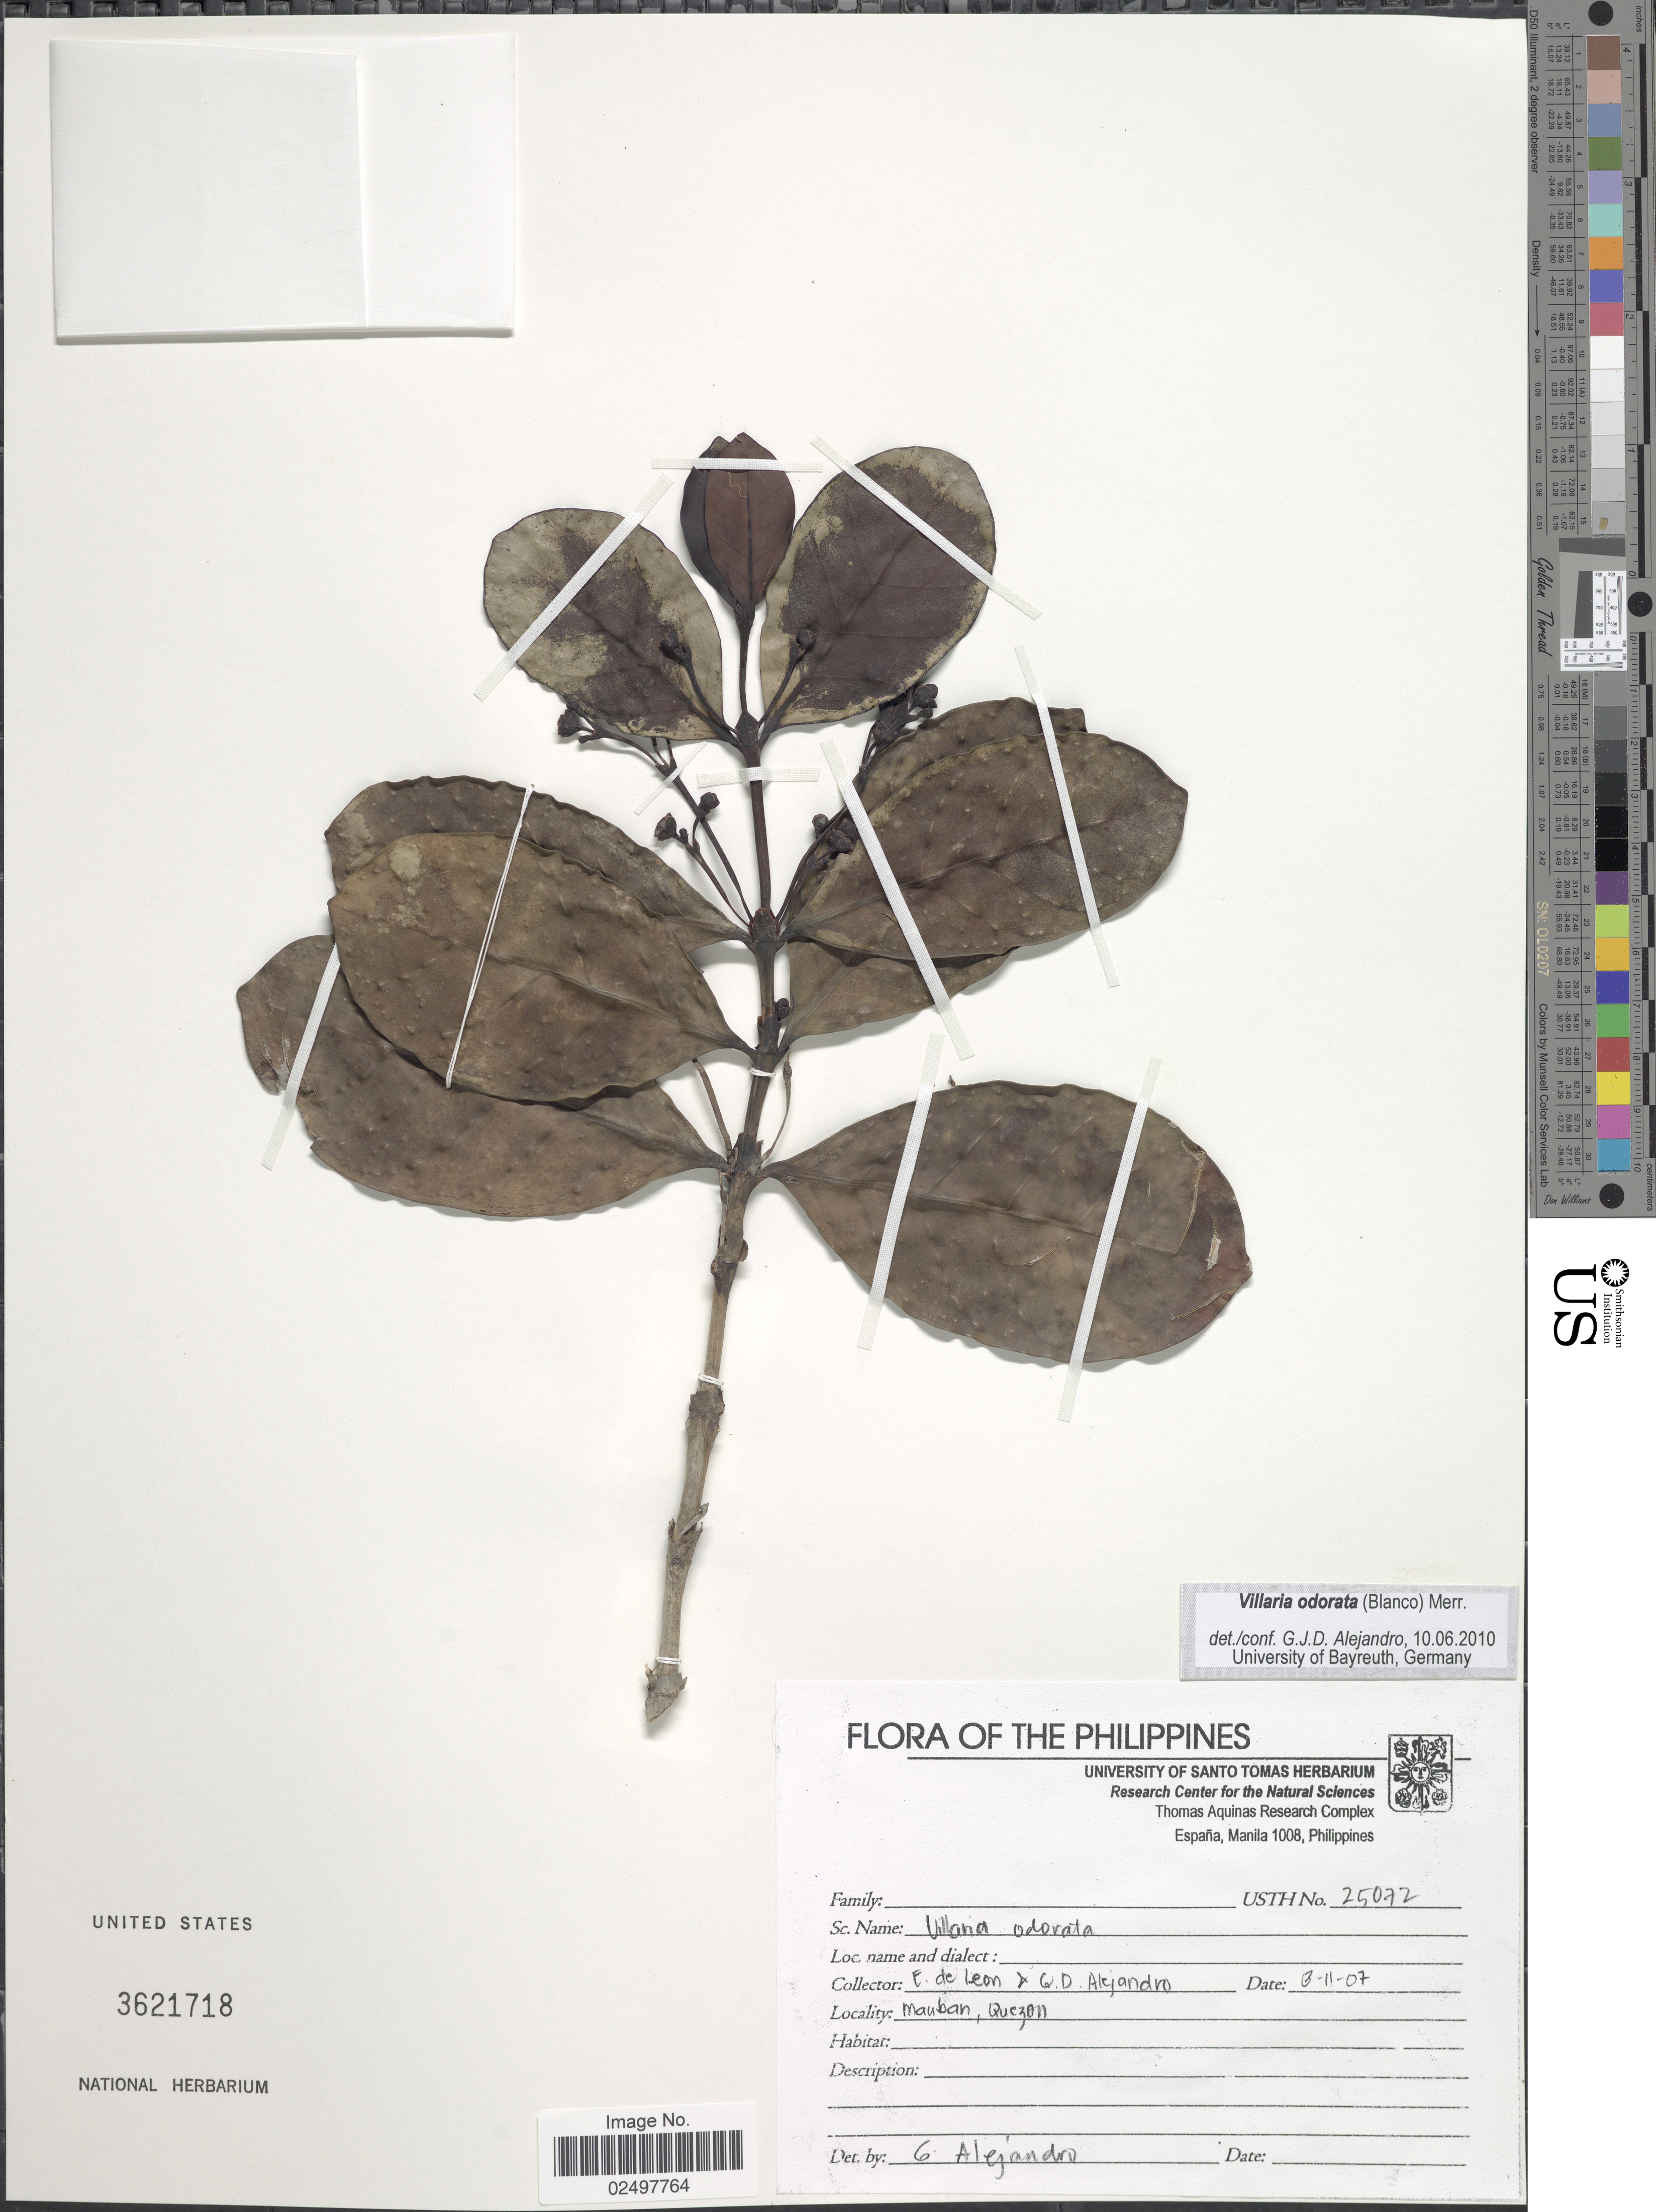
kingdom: Plantae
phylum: Tracheophyta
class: Magnoliopsida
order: Gentianales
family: Rubiaceae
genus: Villaria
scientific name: Villaria odorata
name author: (Blanco) Merr.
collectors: E. de Leon & G. J. D. Alejandro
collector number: USTH25072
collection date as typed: Transcribed d/m/y: 3/11/7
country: Philippines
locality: Mauban, Quezon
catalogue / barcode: US 3621718